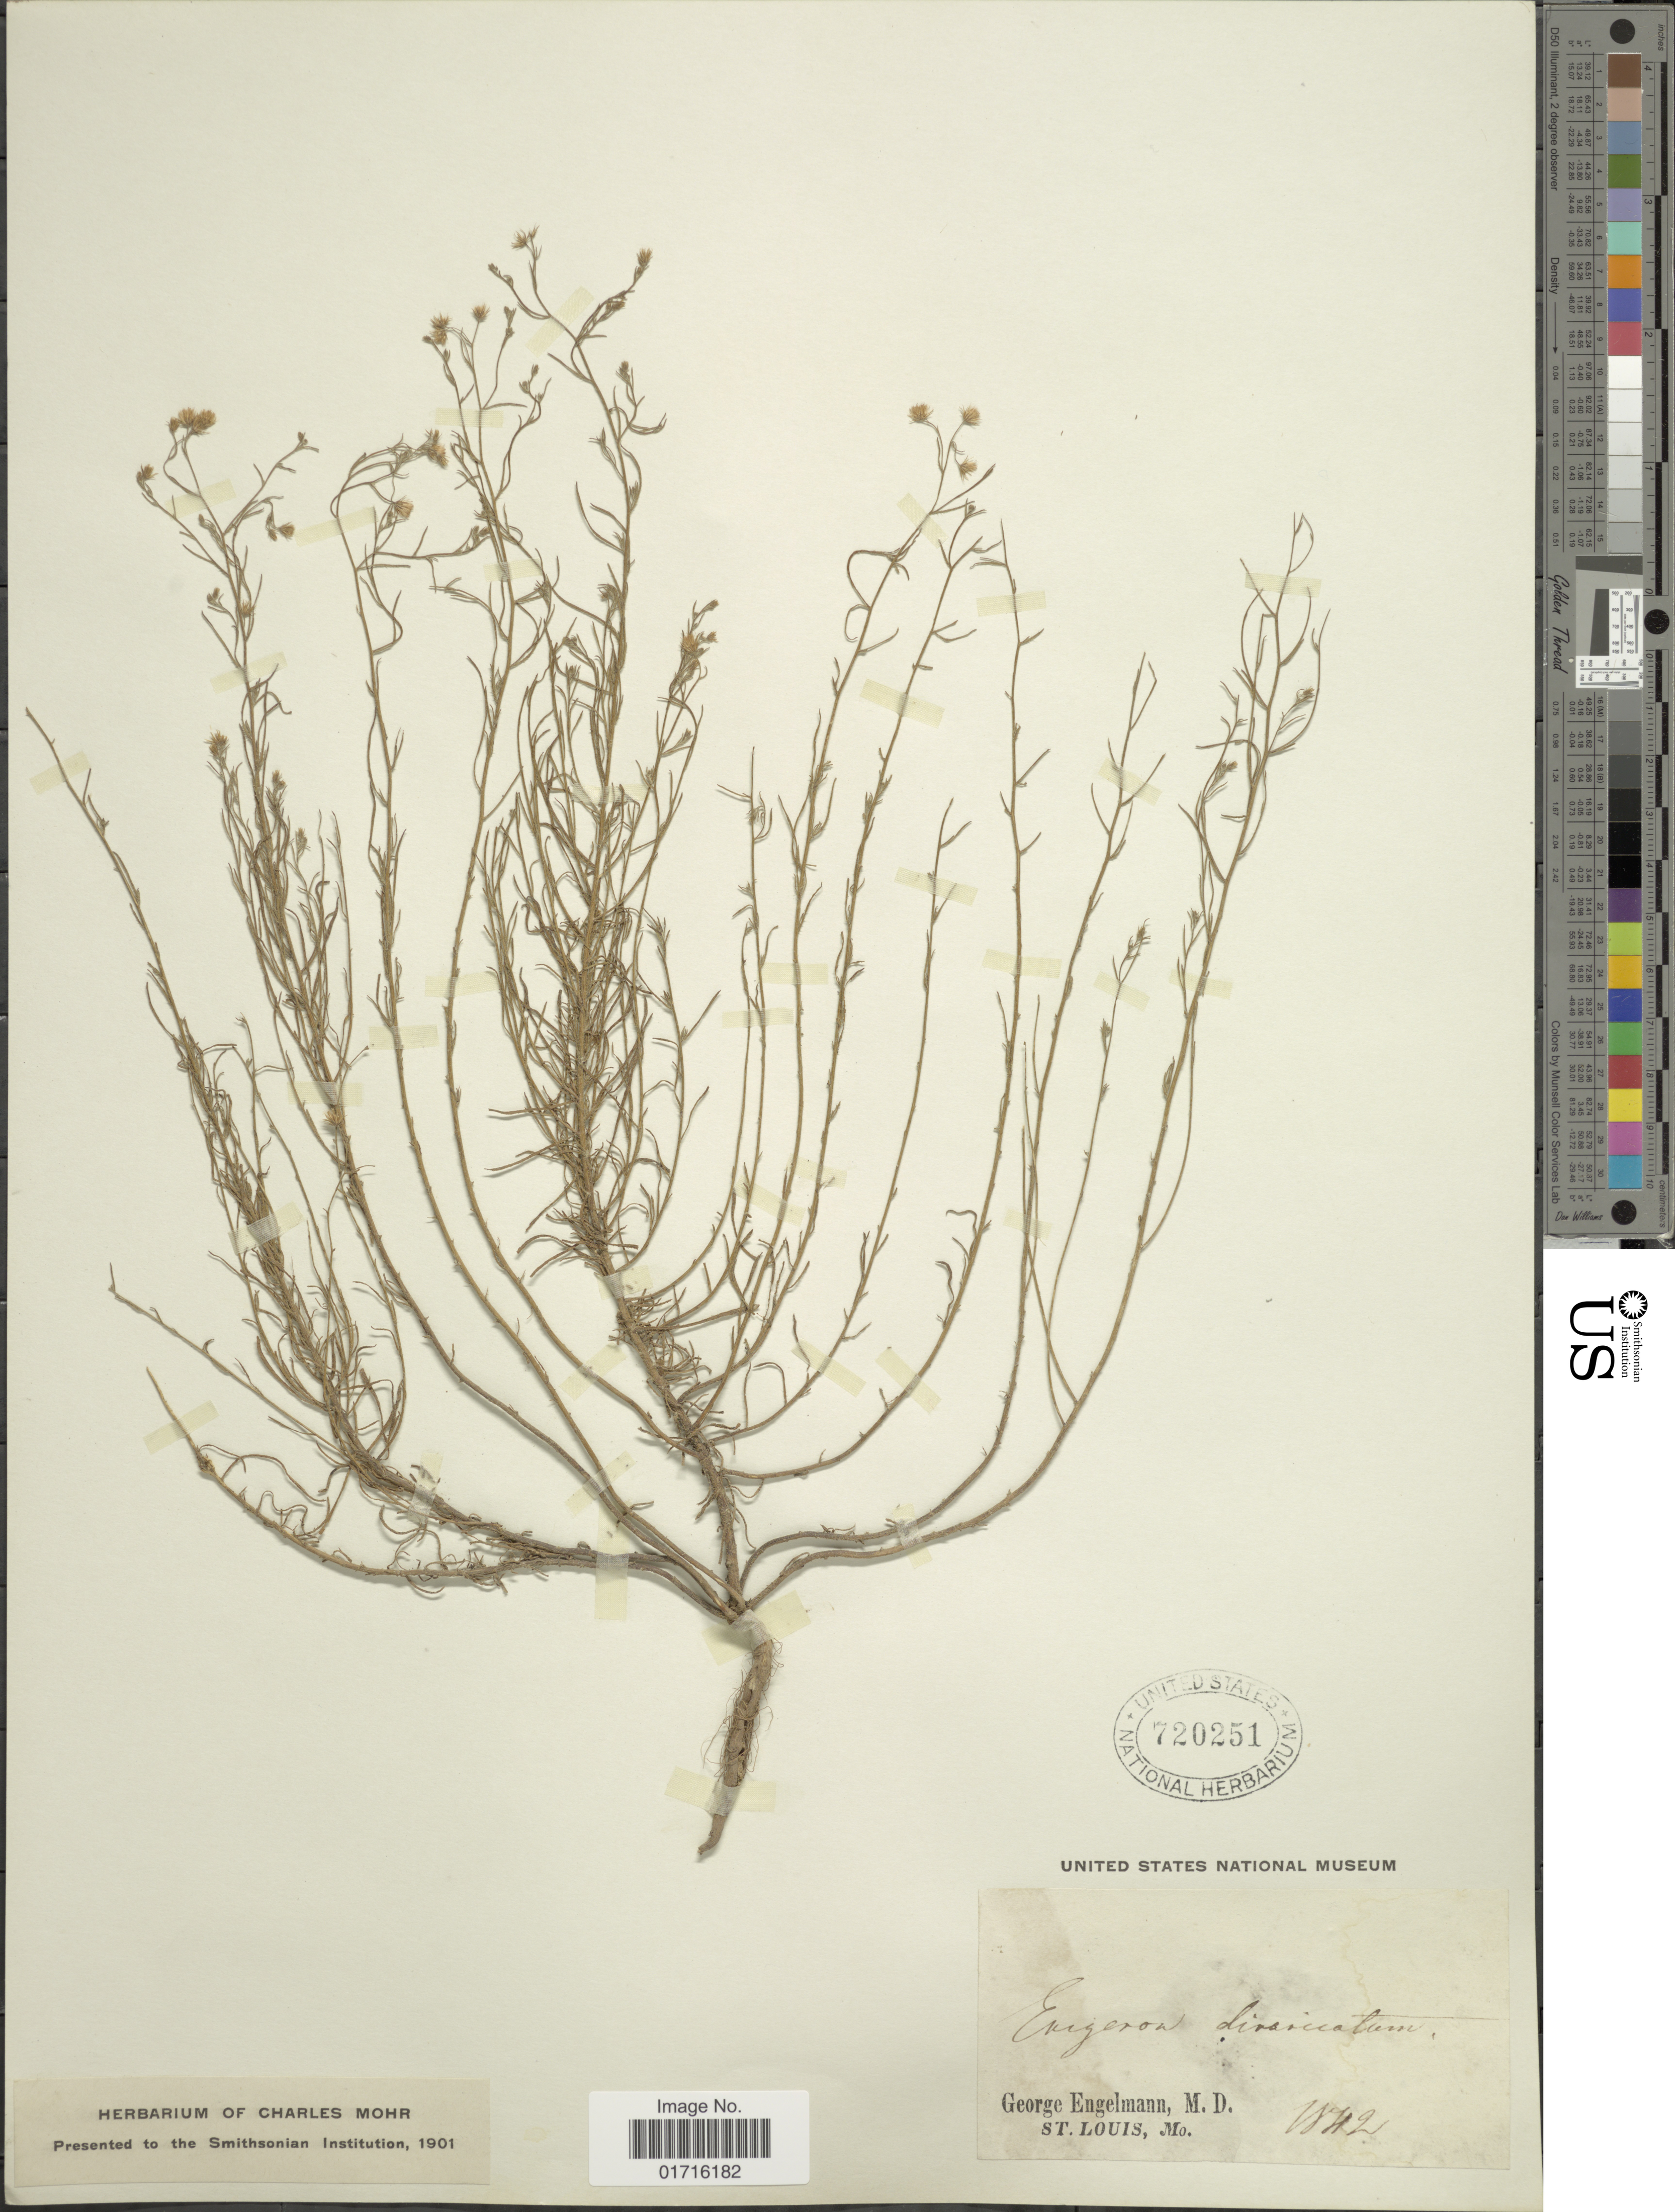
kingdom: Plantae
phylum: Tracheophyta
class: Magnoliopsida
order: Asterales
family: Asteraceae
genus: Conyza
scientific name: Conyza divaricata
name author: Spreng.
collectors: G. Engelmann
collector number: WH2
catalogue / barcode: US 720251